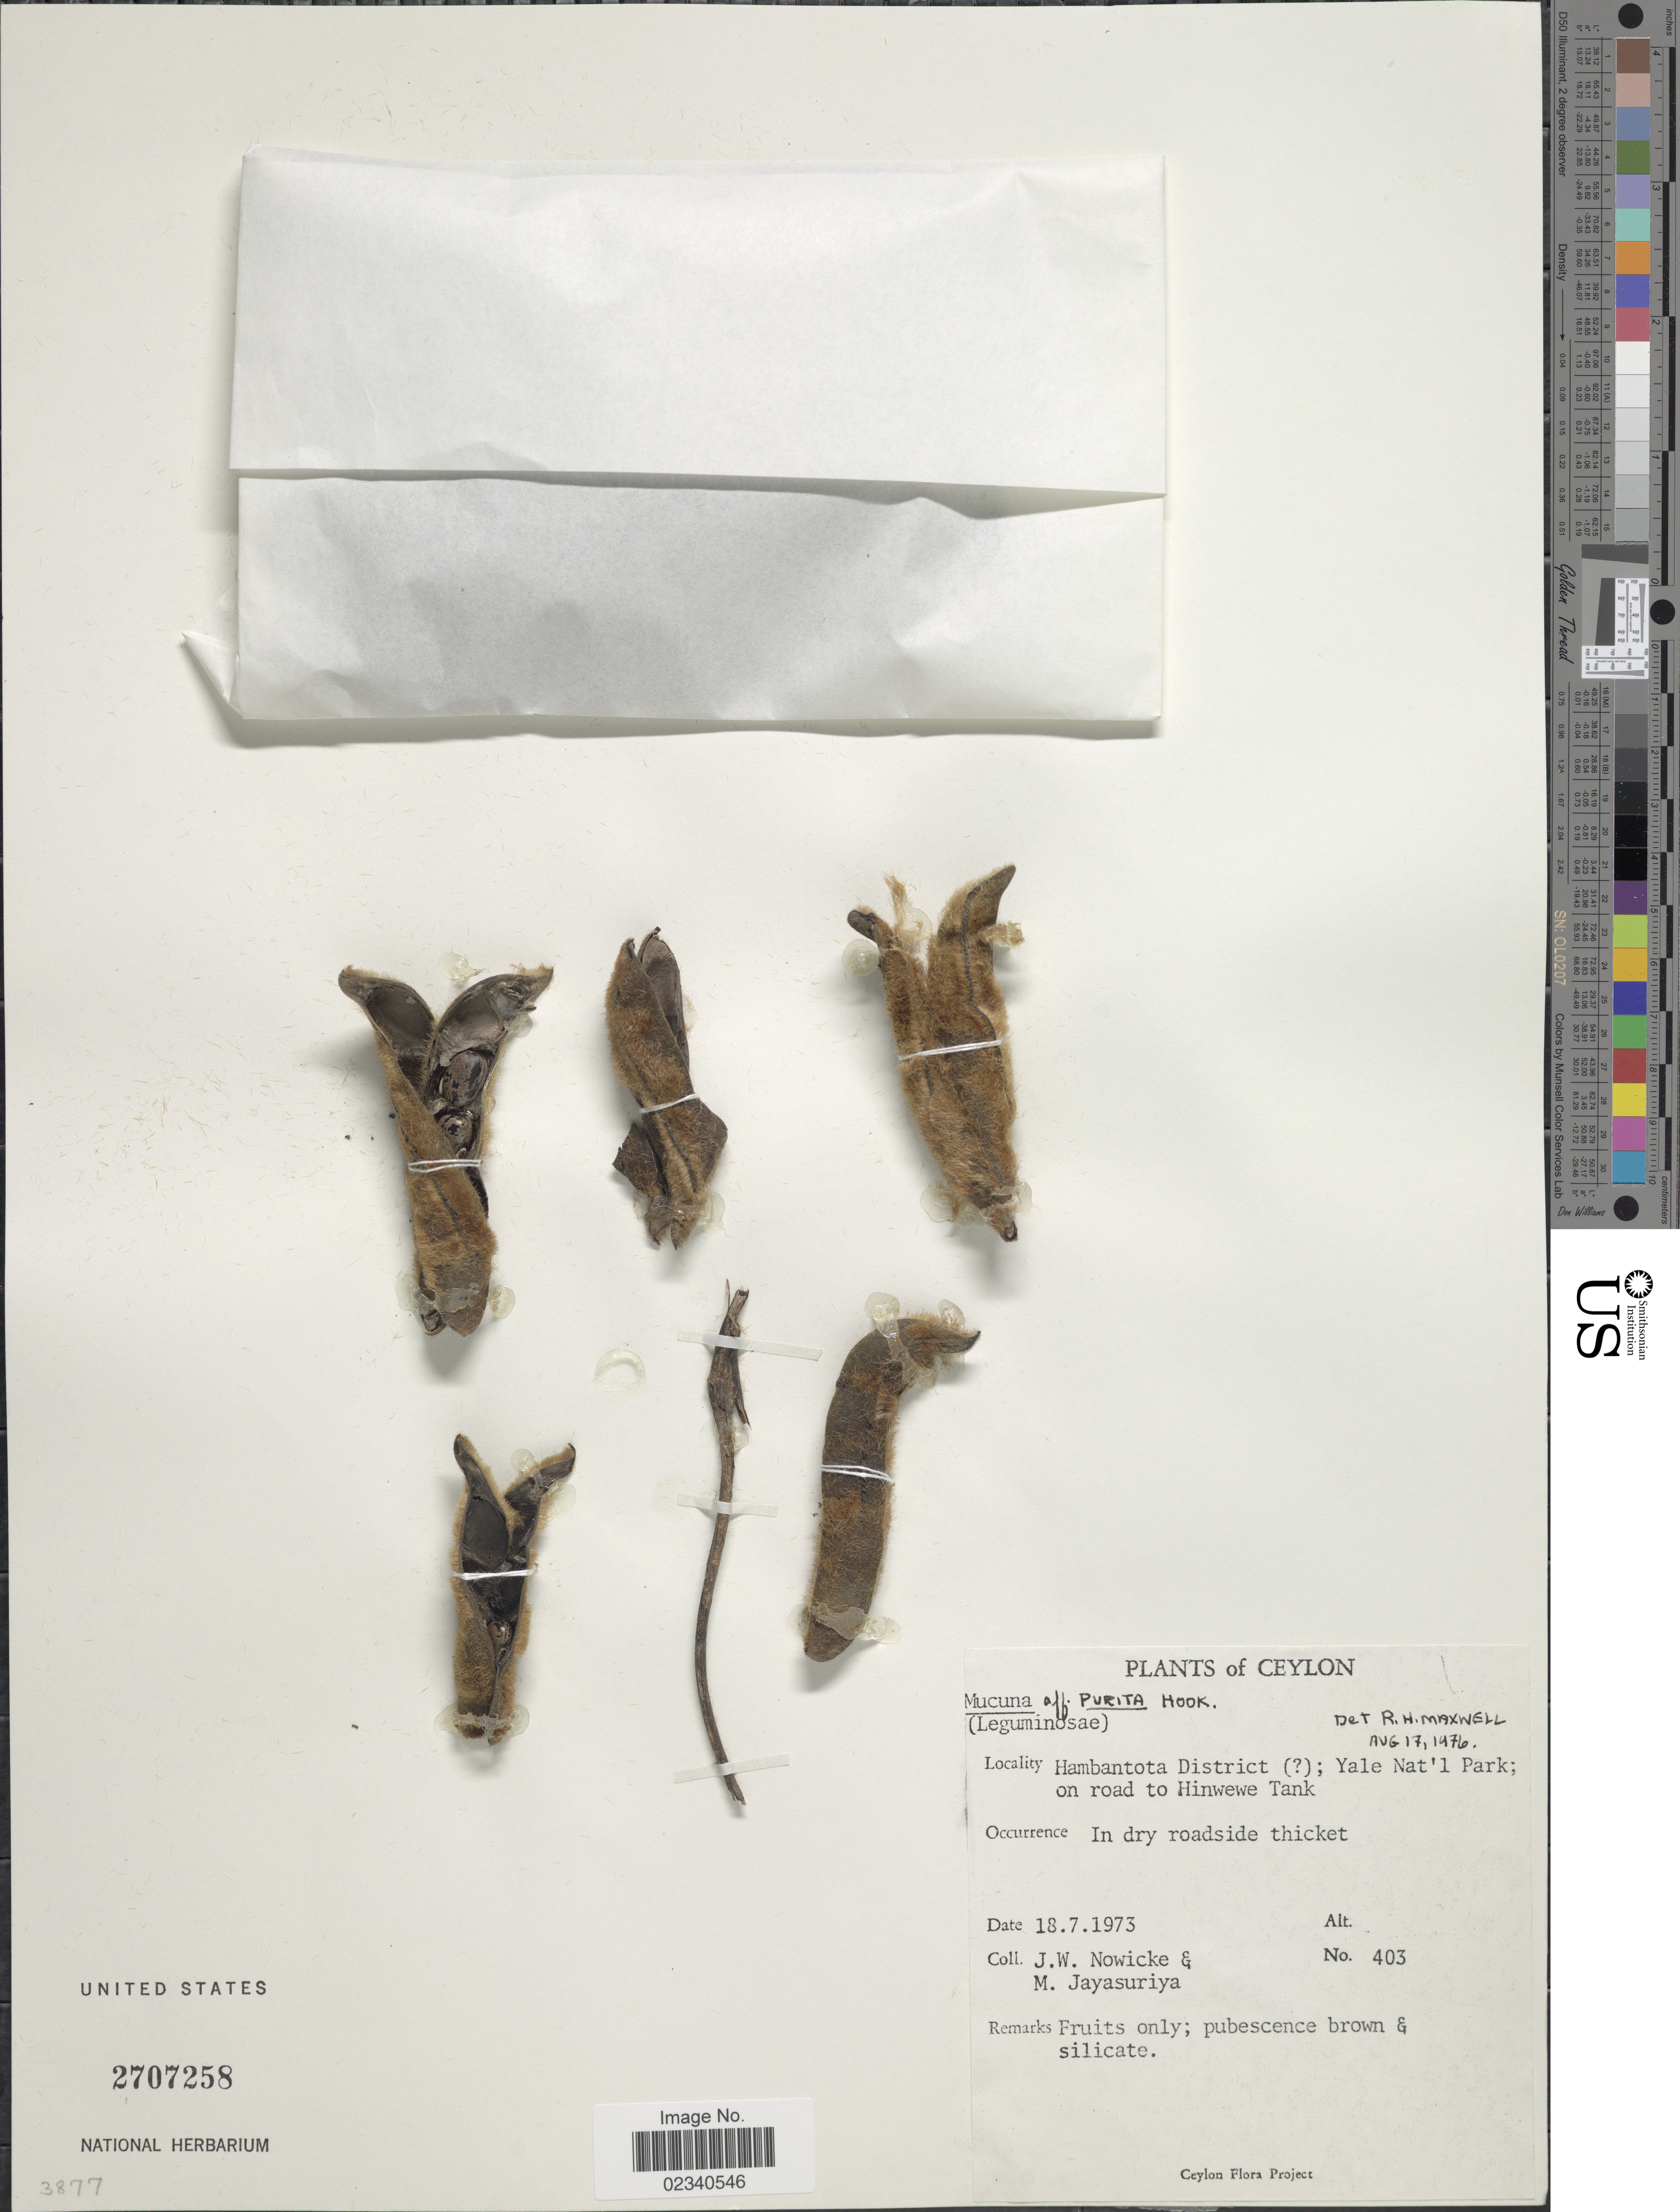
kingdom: Plantae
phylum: Tracheophyta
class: Magnoliopsida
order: Fabales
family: Fabaceae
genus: Mucuna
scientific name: Mucuna prurita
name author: Wight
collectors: J. W. Nowicke & M. Jayasuriya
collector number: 403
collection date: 1973-07-18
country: Sri Lanka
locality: Ceylon. Hambantota District ( [unsure placement]); Yale Nat'l Park; on road to Hinwewe Tank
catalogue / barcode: US 2707258